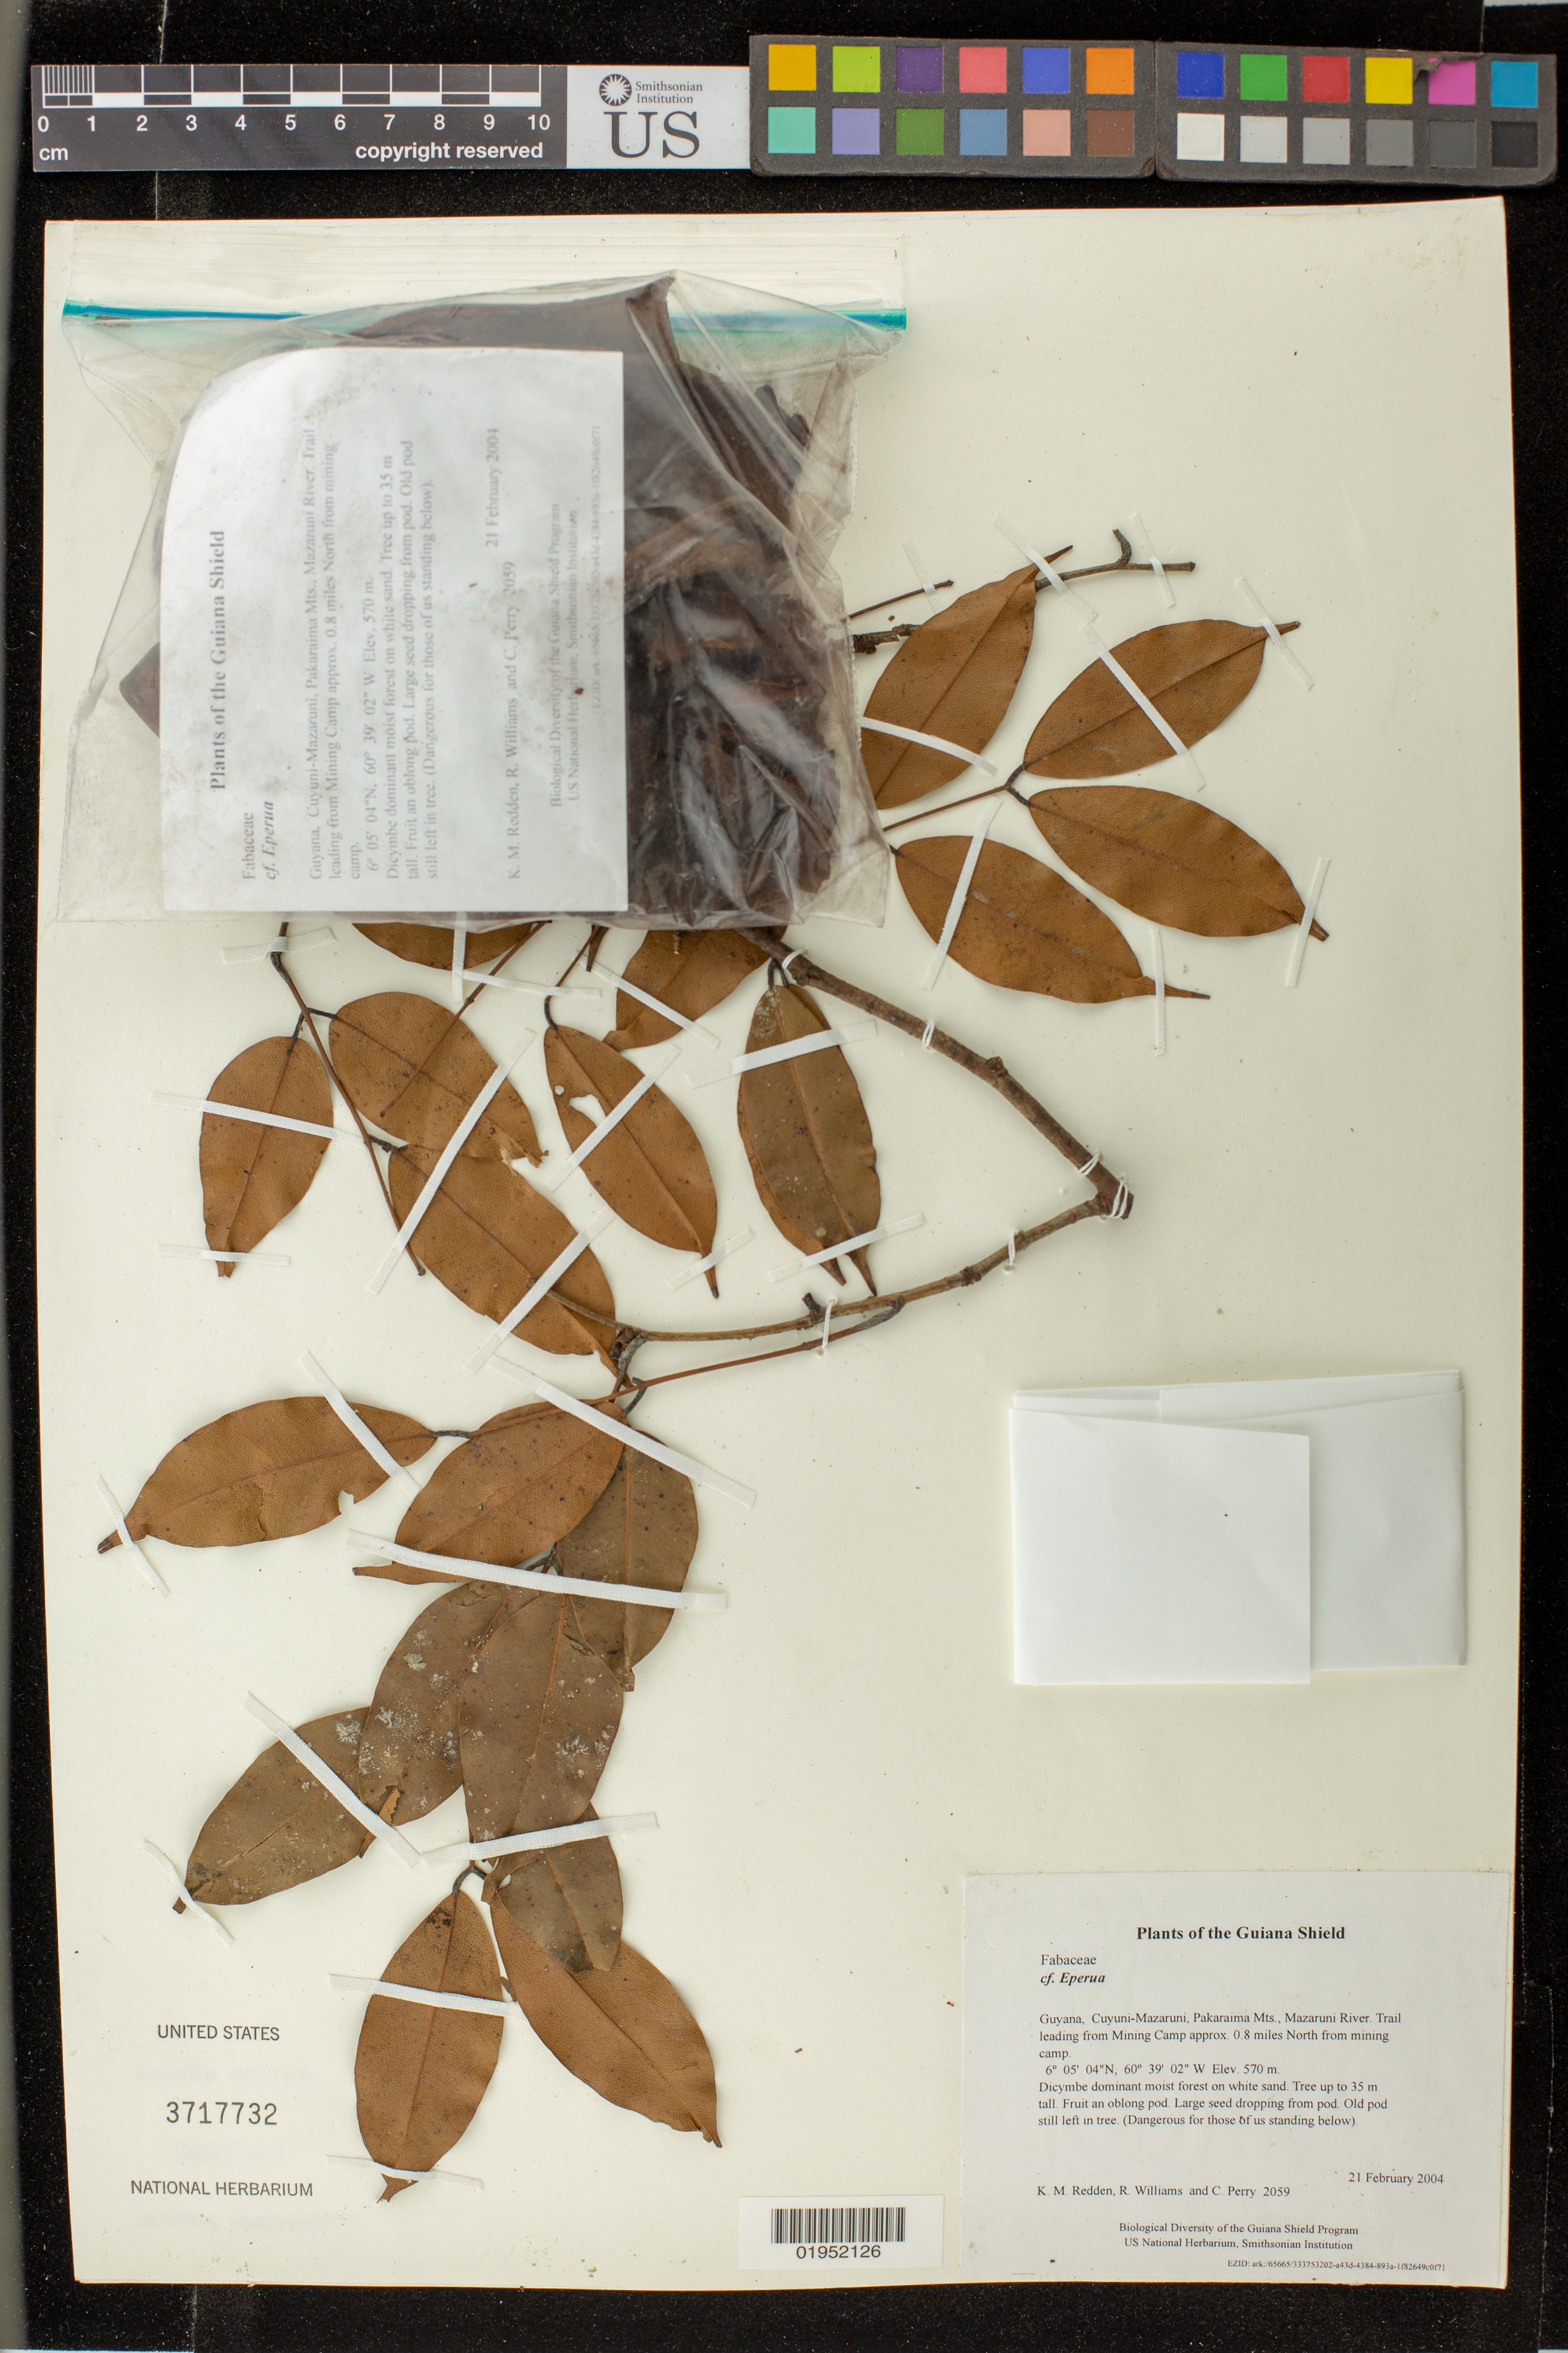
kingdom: Plantae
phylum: Tracheophyta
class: Magnoliopsida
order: Fabales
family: Fabaceae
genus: Eperua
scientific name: Eperua grandiflora subsp. guyanensis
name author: R.S. Cowan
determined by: Fortes, E. A.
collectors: K. M. Redden, R. Williams & C. Perry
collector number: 2059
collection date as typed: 21 February 2004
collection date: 2004-02-21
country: Guyana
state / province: Cuyuni-Mazaruni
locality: Pakaraima Mts., Mazaruni River. Trail leading from Mining Camp approx. 0.8 miles North from mining camp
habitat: Dicymbe dominant moist forest on white sand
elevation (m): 570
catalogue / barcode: US 3717732